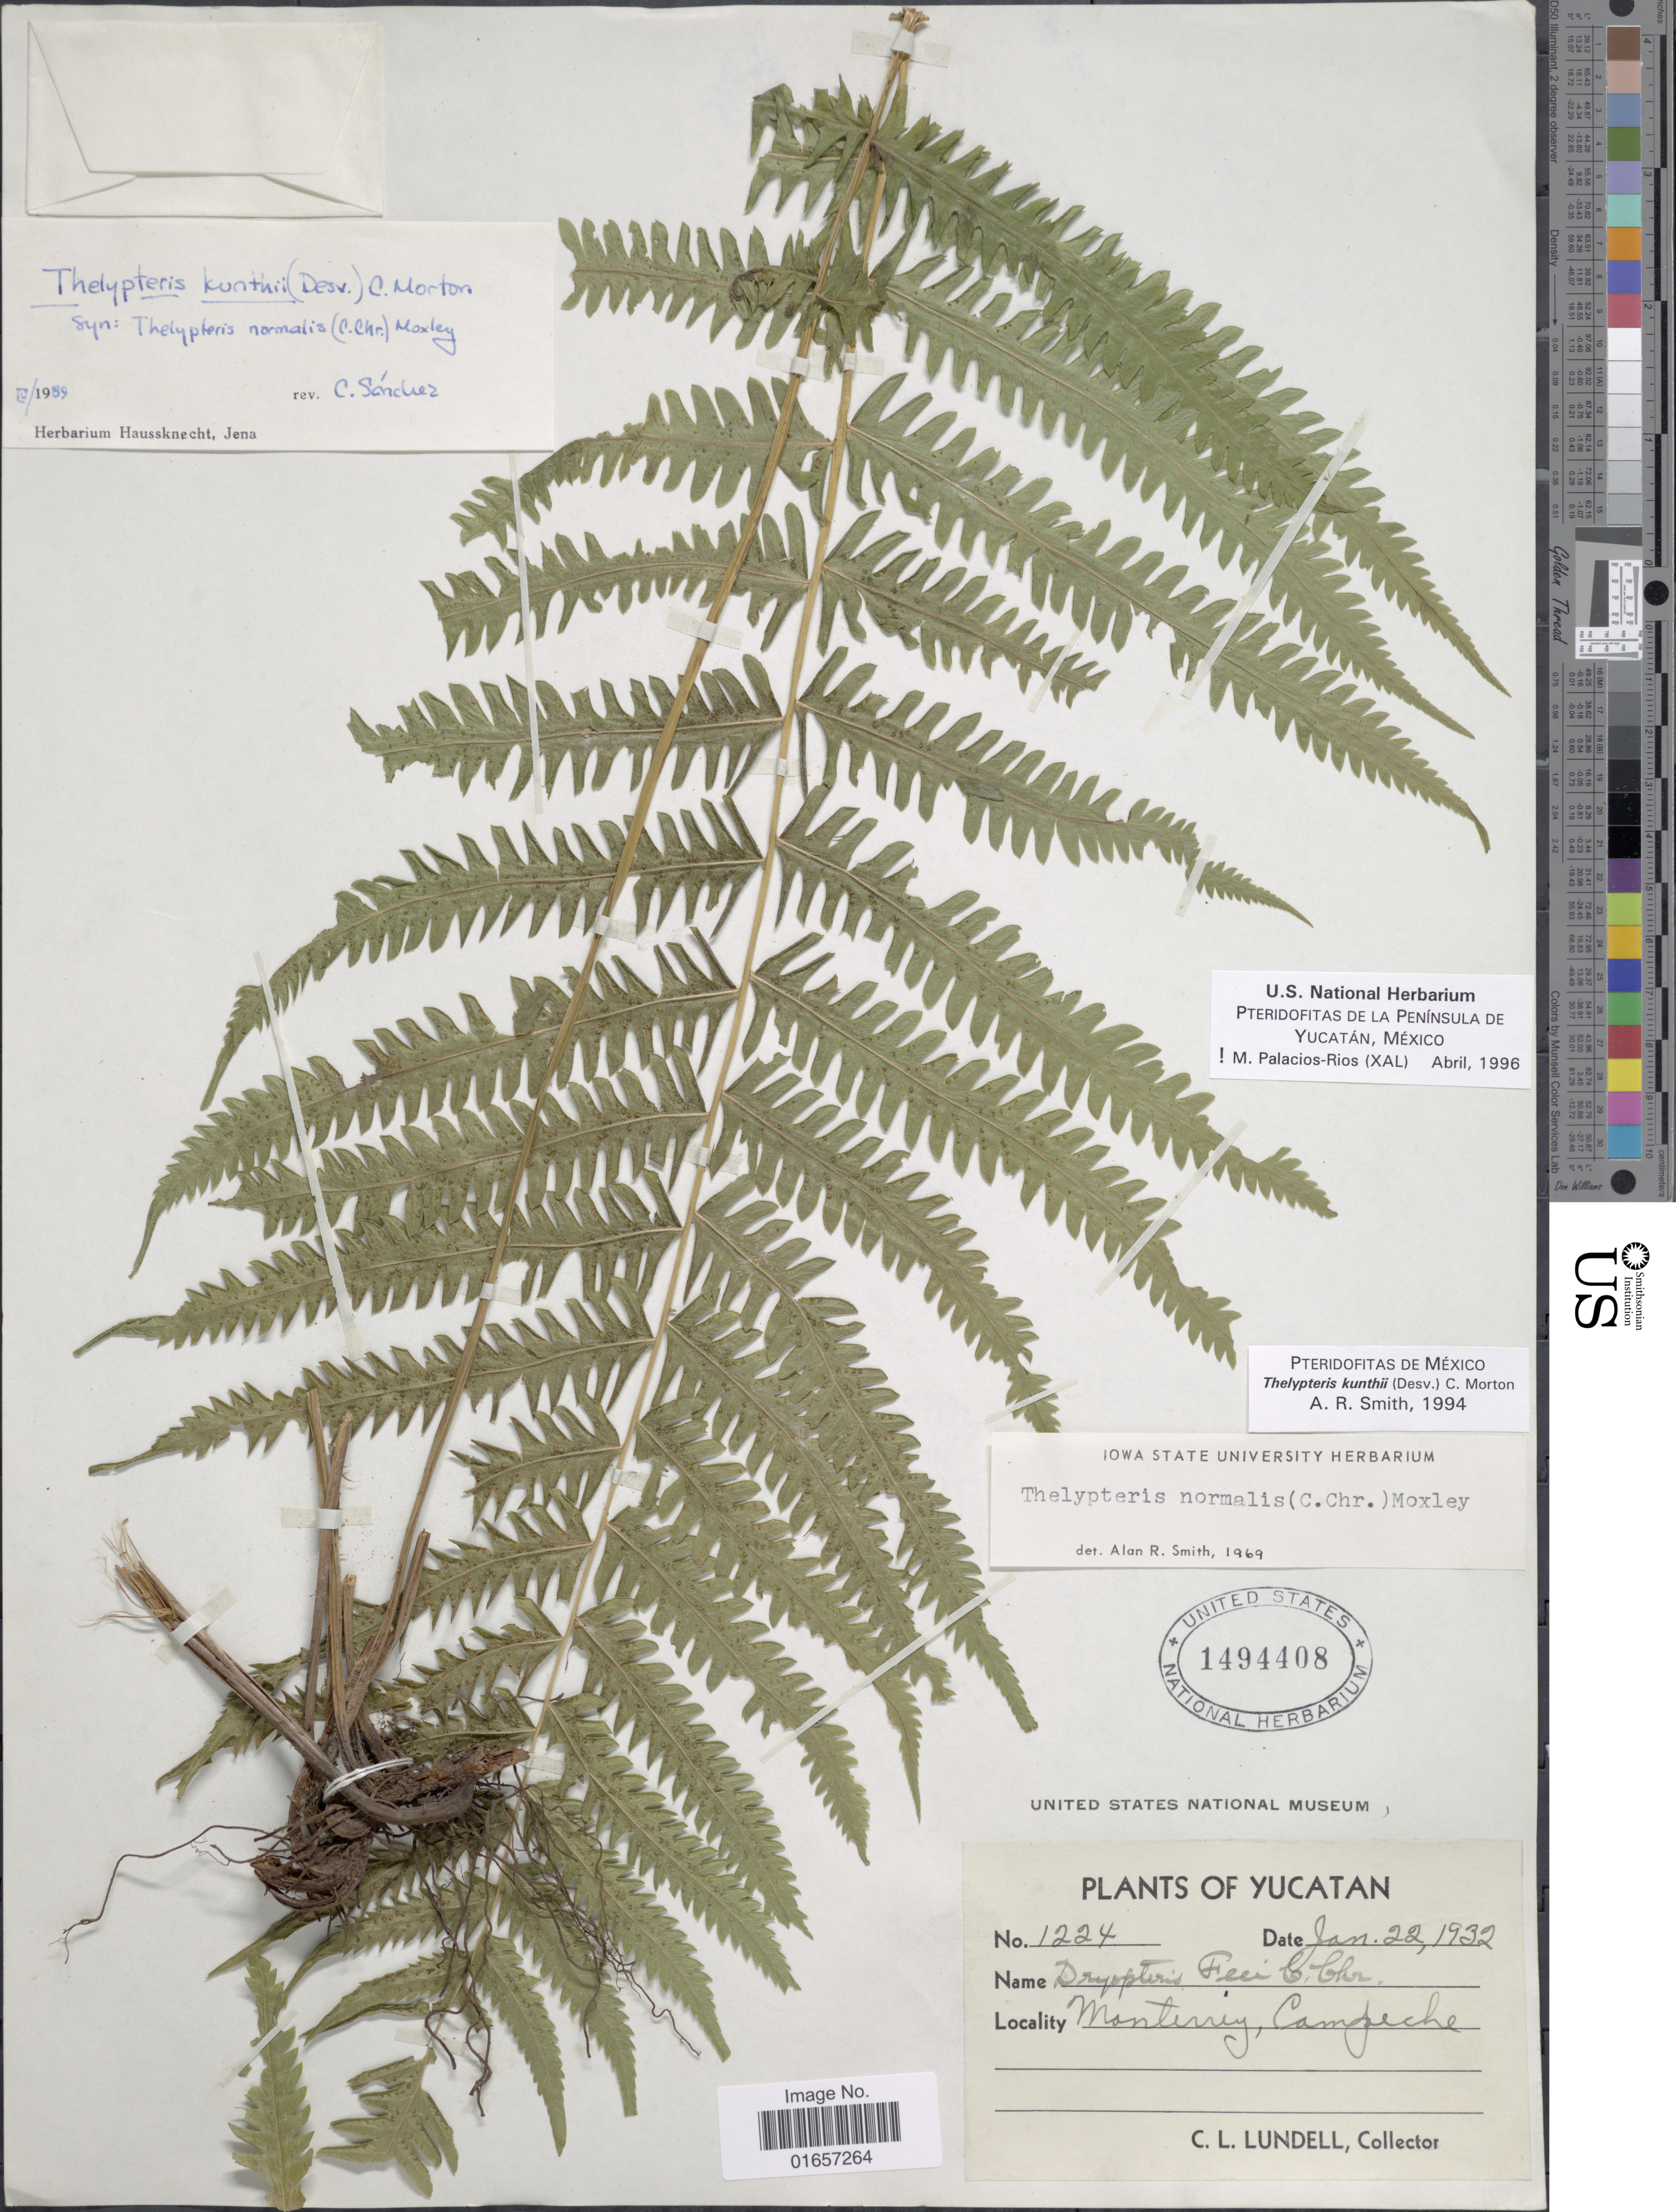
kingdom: Plantae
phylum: Tracheophyta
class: Polypodiopsida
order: Polypodiales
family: Thelypteridaceae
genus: Christella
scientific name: Christella kunthii comb. ined.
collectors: C. L. Lundell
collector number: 1224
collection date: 1932-01-22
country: Mexico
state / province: Yucatán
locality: Monterrey Campeche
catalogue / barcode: US 1494408